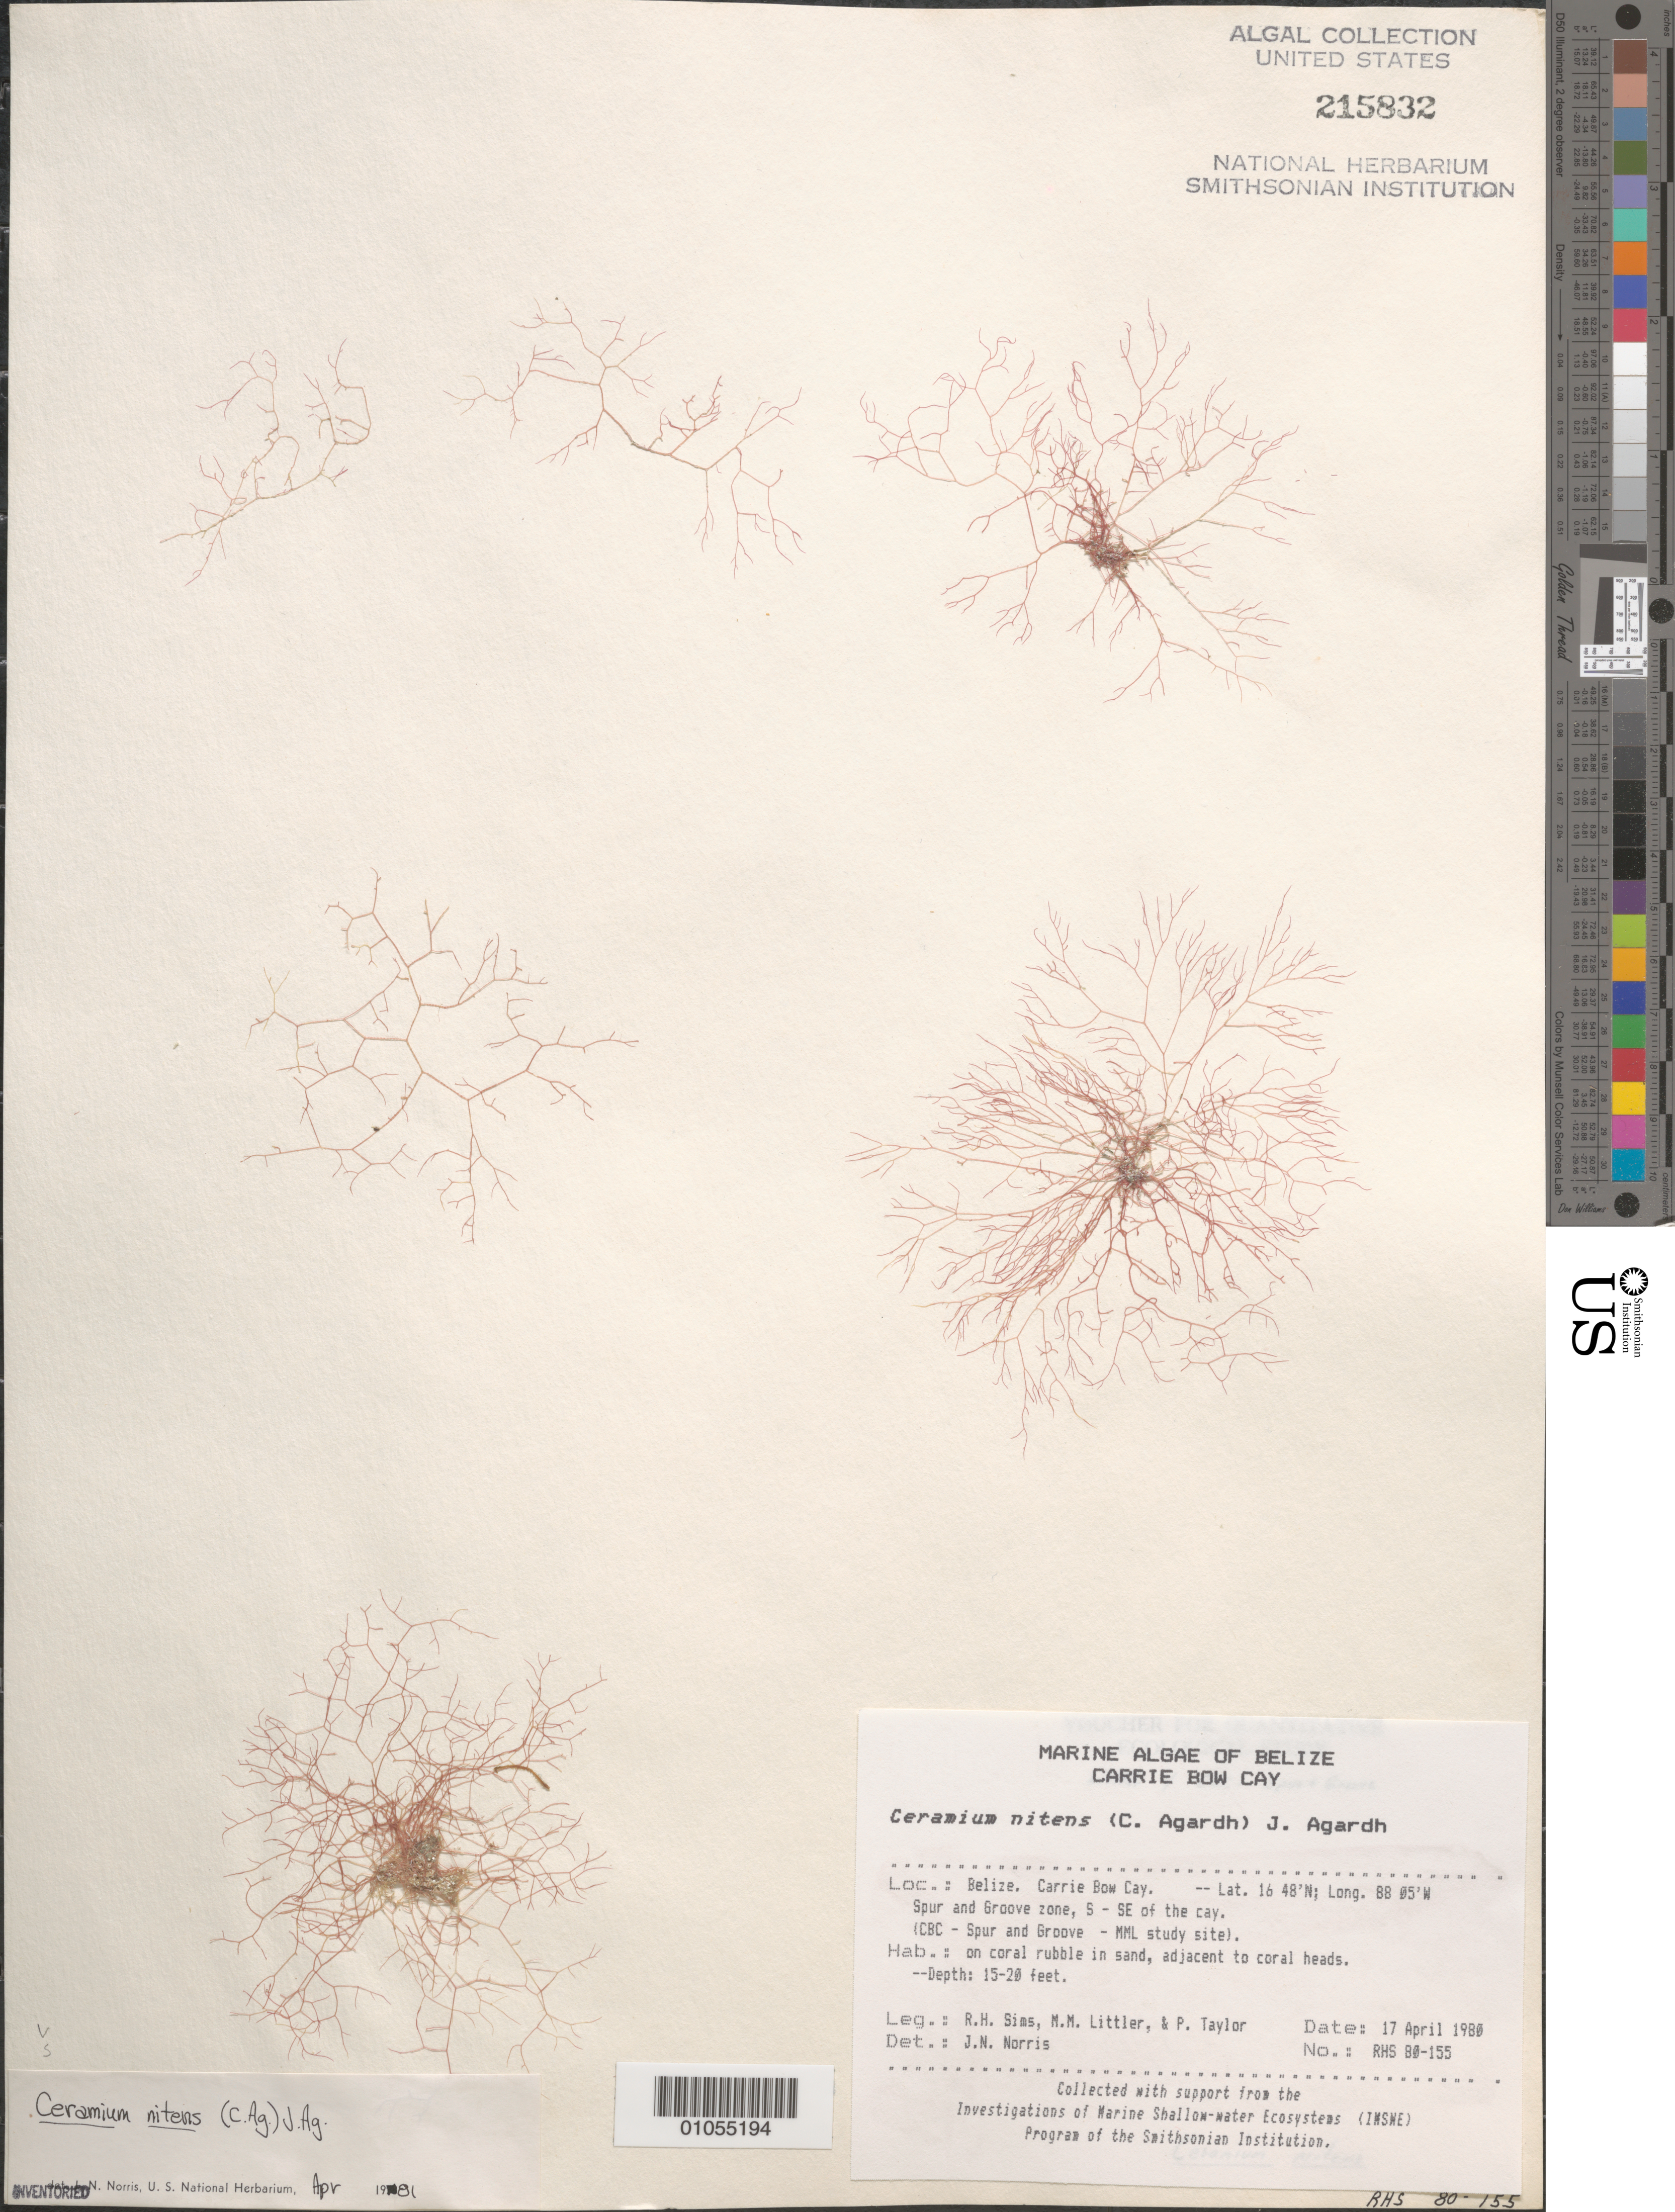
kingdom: Plantae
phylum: Rhodophyta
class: Florideophyceae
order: Ceramiales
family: Ceramiaceae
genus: Centroceras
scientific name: Centroceras internitens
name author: Gallagher & Humm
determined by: Norris, James N.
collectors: R. H. Sims, M. M. Littler & P. R. Taylor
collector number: RHS 80-155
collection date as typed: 17 Apr 1980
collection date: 1980-04-17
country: Belize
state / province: Stann Creek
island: Carrie Bow Cay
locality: Off the cay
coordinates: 16 48'N, 88 05'W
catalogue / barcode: US 215832